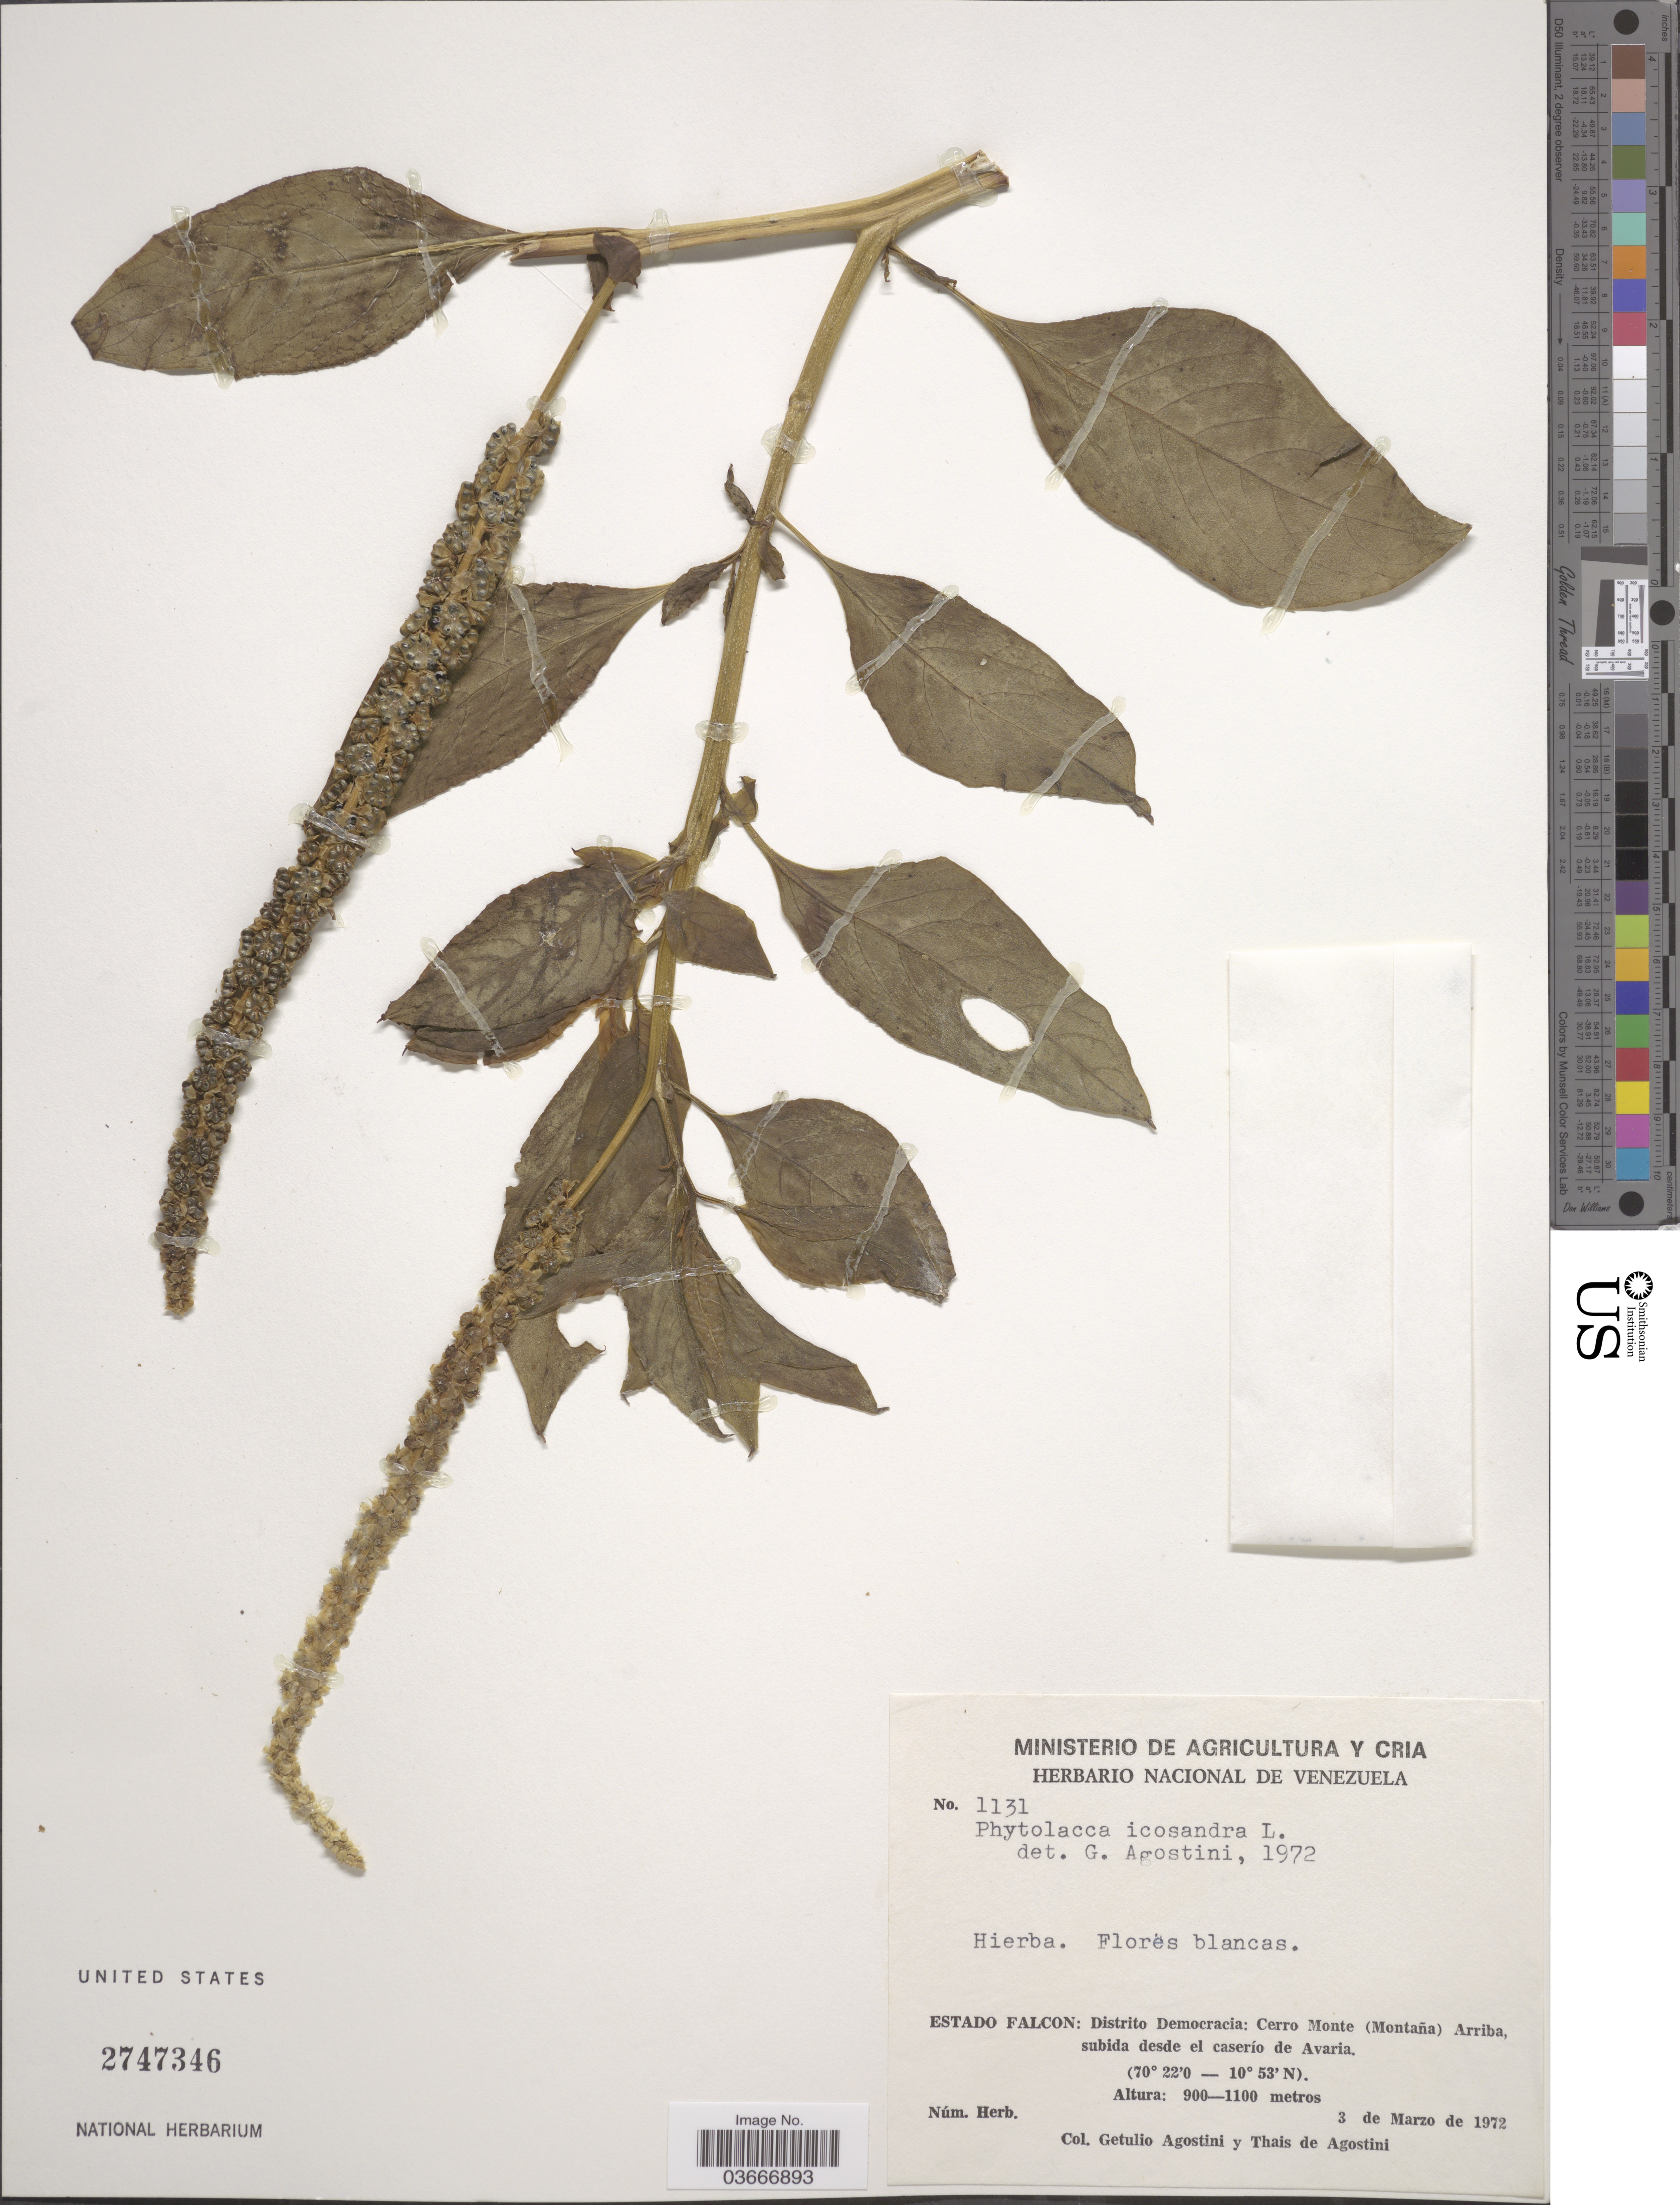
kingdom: Plantae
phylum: Tracheophyta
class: Magnoliopsida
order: Caryophyllales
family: Phytolaccaceae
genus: Phytolacca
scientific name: Phytolacca icosandra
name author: L.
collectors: G. Agostini & T. Agostini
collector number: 1131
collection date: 1972-03-03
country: Venezuela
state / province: Falcón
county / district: Democracia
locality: Distrito Democracia: Cerro Monte (Montaña) Arriba, subida desde el caserío de Avaria.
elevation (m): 900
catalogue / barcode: US 2747346